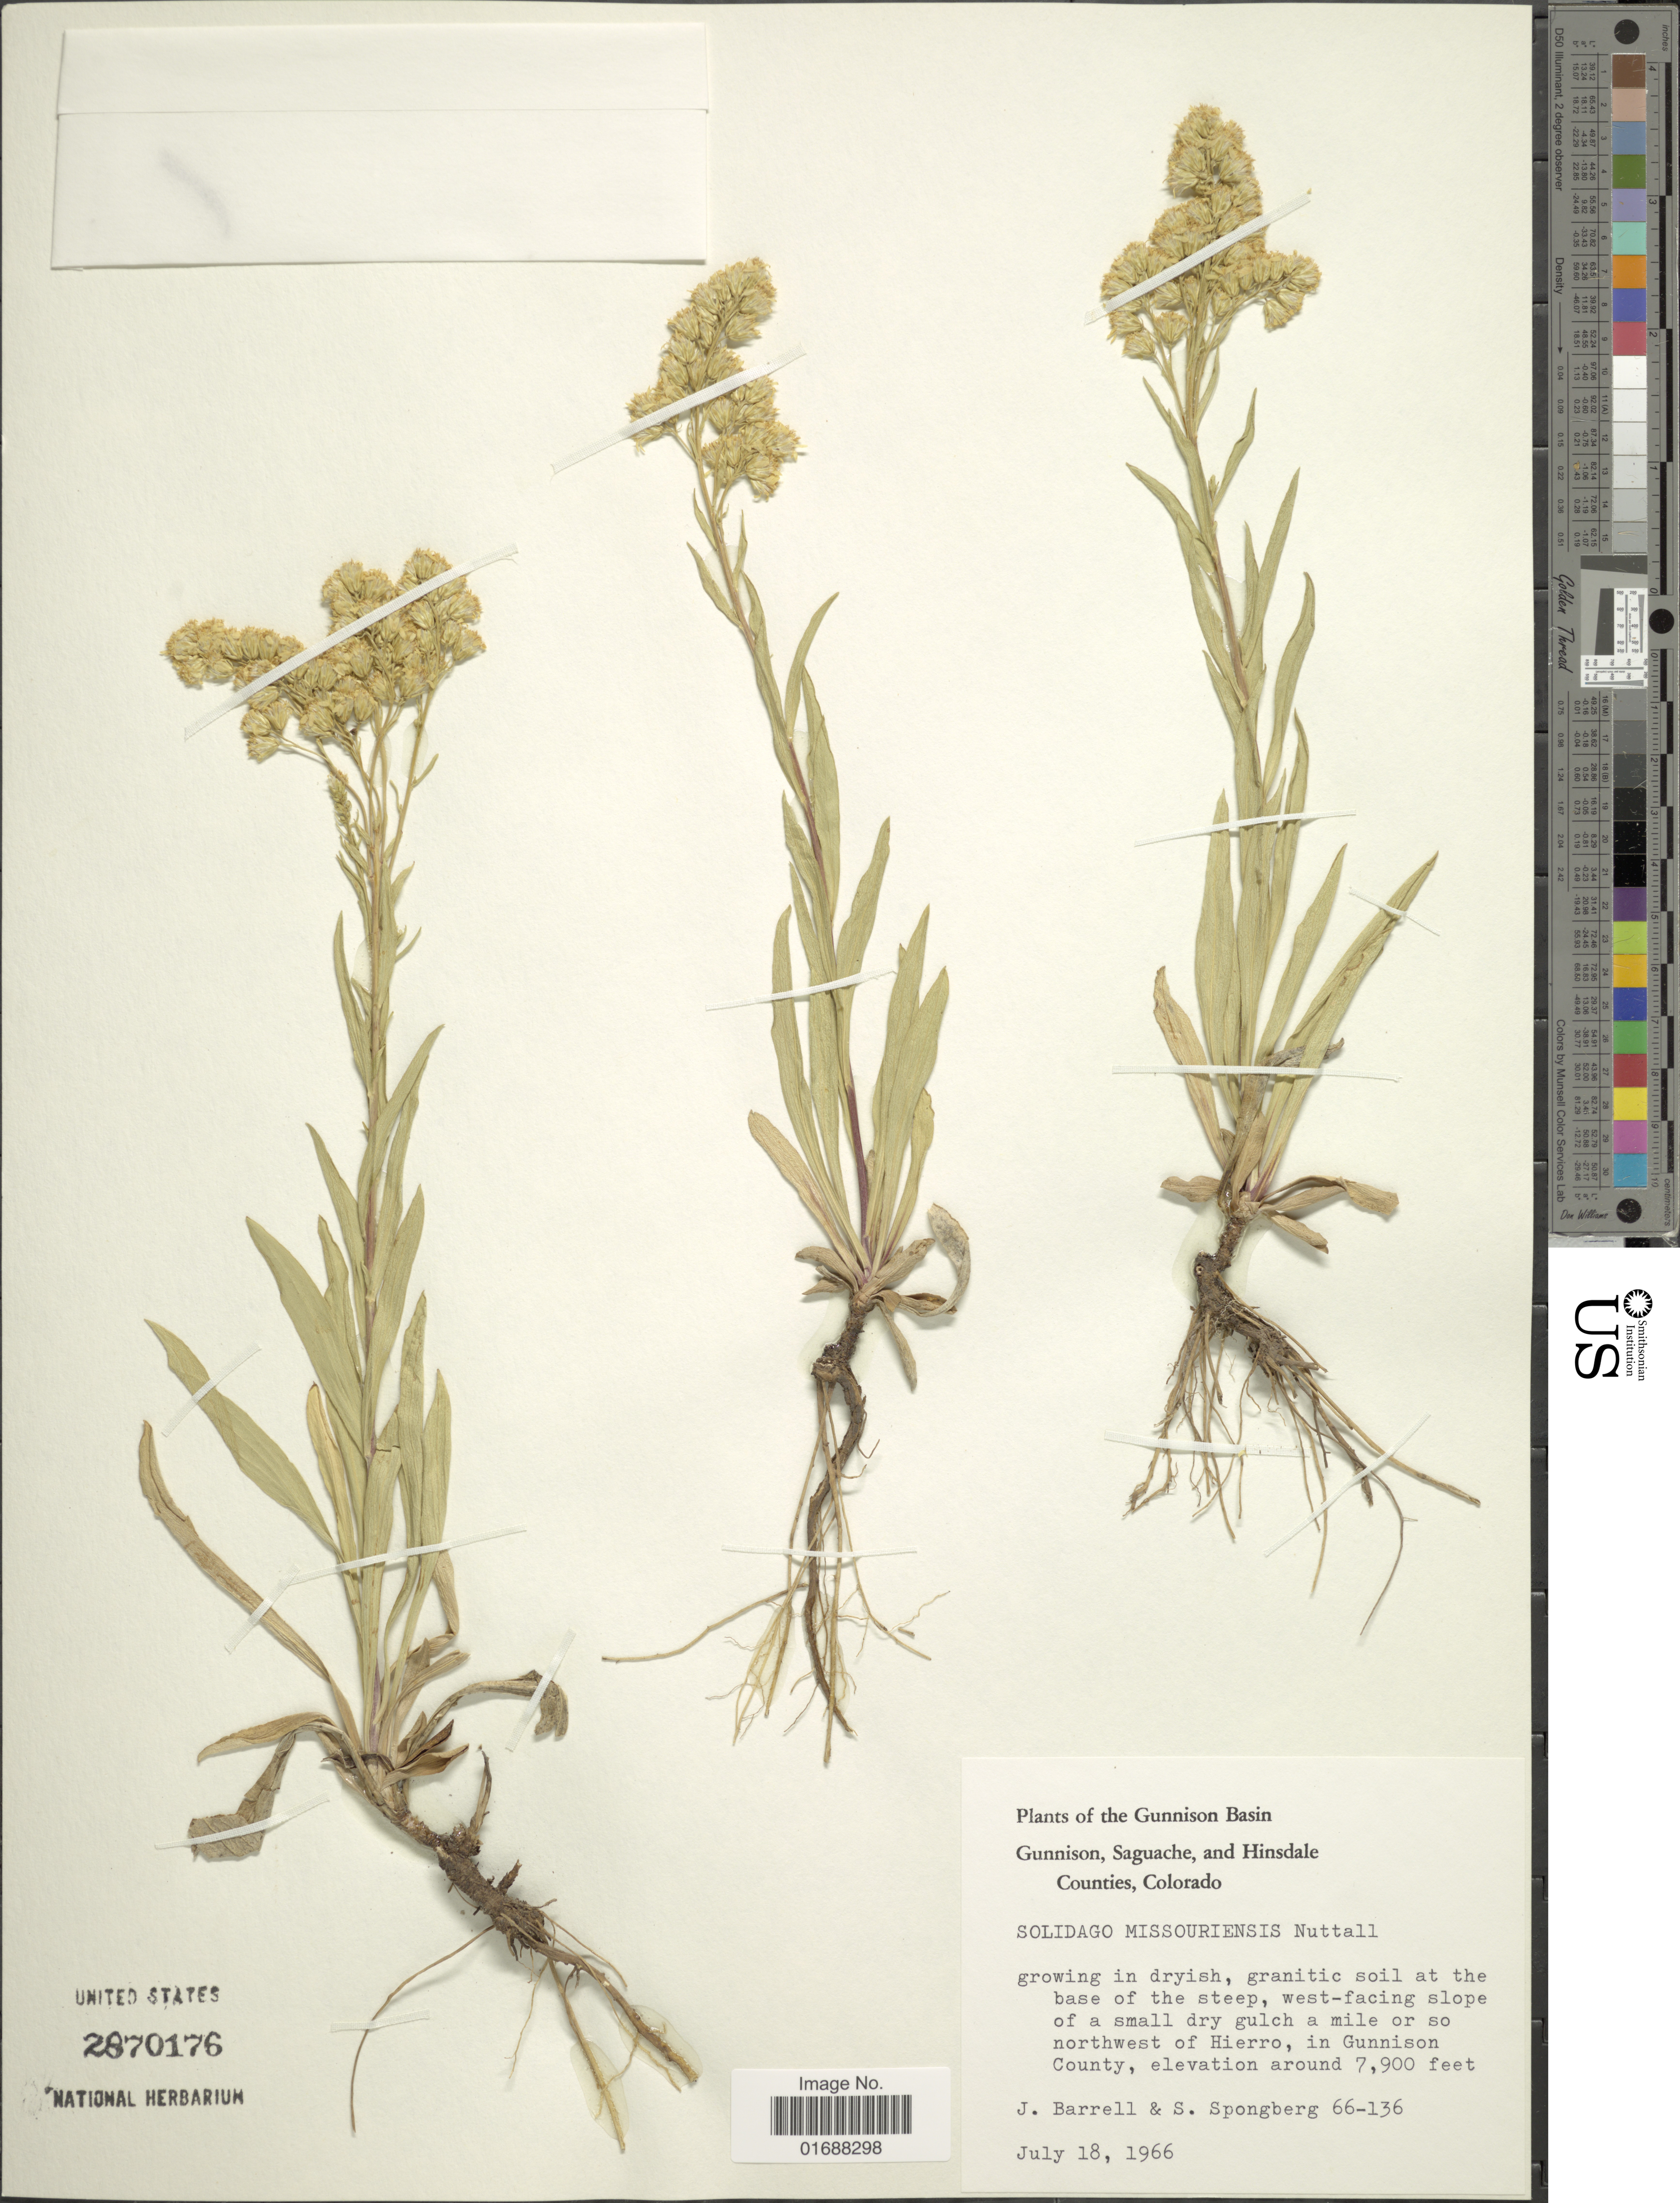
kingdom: Plantae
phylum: Tracheophyta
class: Magnoliopsida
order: Asterales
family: Asteraceae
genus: Solidago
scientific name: Solidago missouriensis var. missouriensis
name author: Nutt.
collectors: J. Barrell & S. A.Spongberg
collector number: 66-136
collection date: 1966-07-18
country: United States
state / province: Colorado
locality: Gunnison, Saguache, and Hinsdale Counties, Colorado. West facing slope of a small dry gulch a mile or so northwest of Hierro, in Gunnison County.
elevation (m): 2408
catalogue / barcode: US 2870176